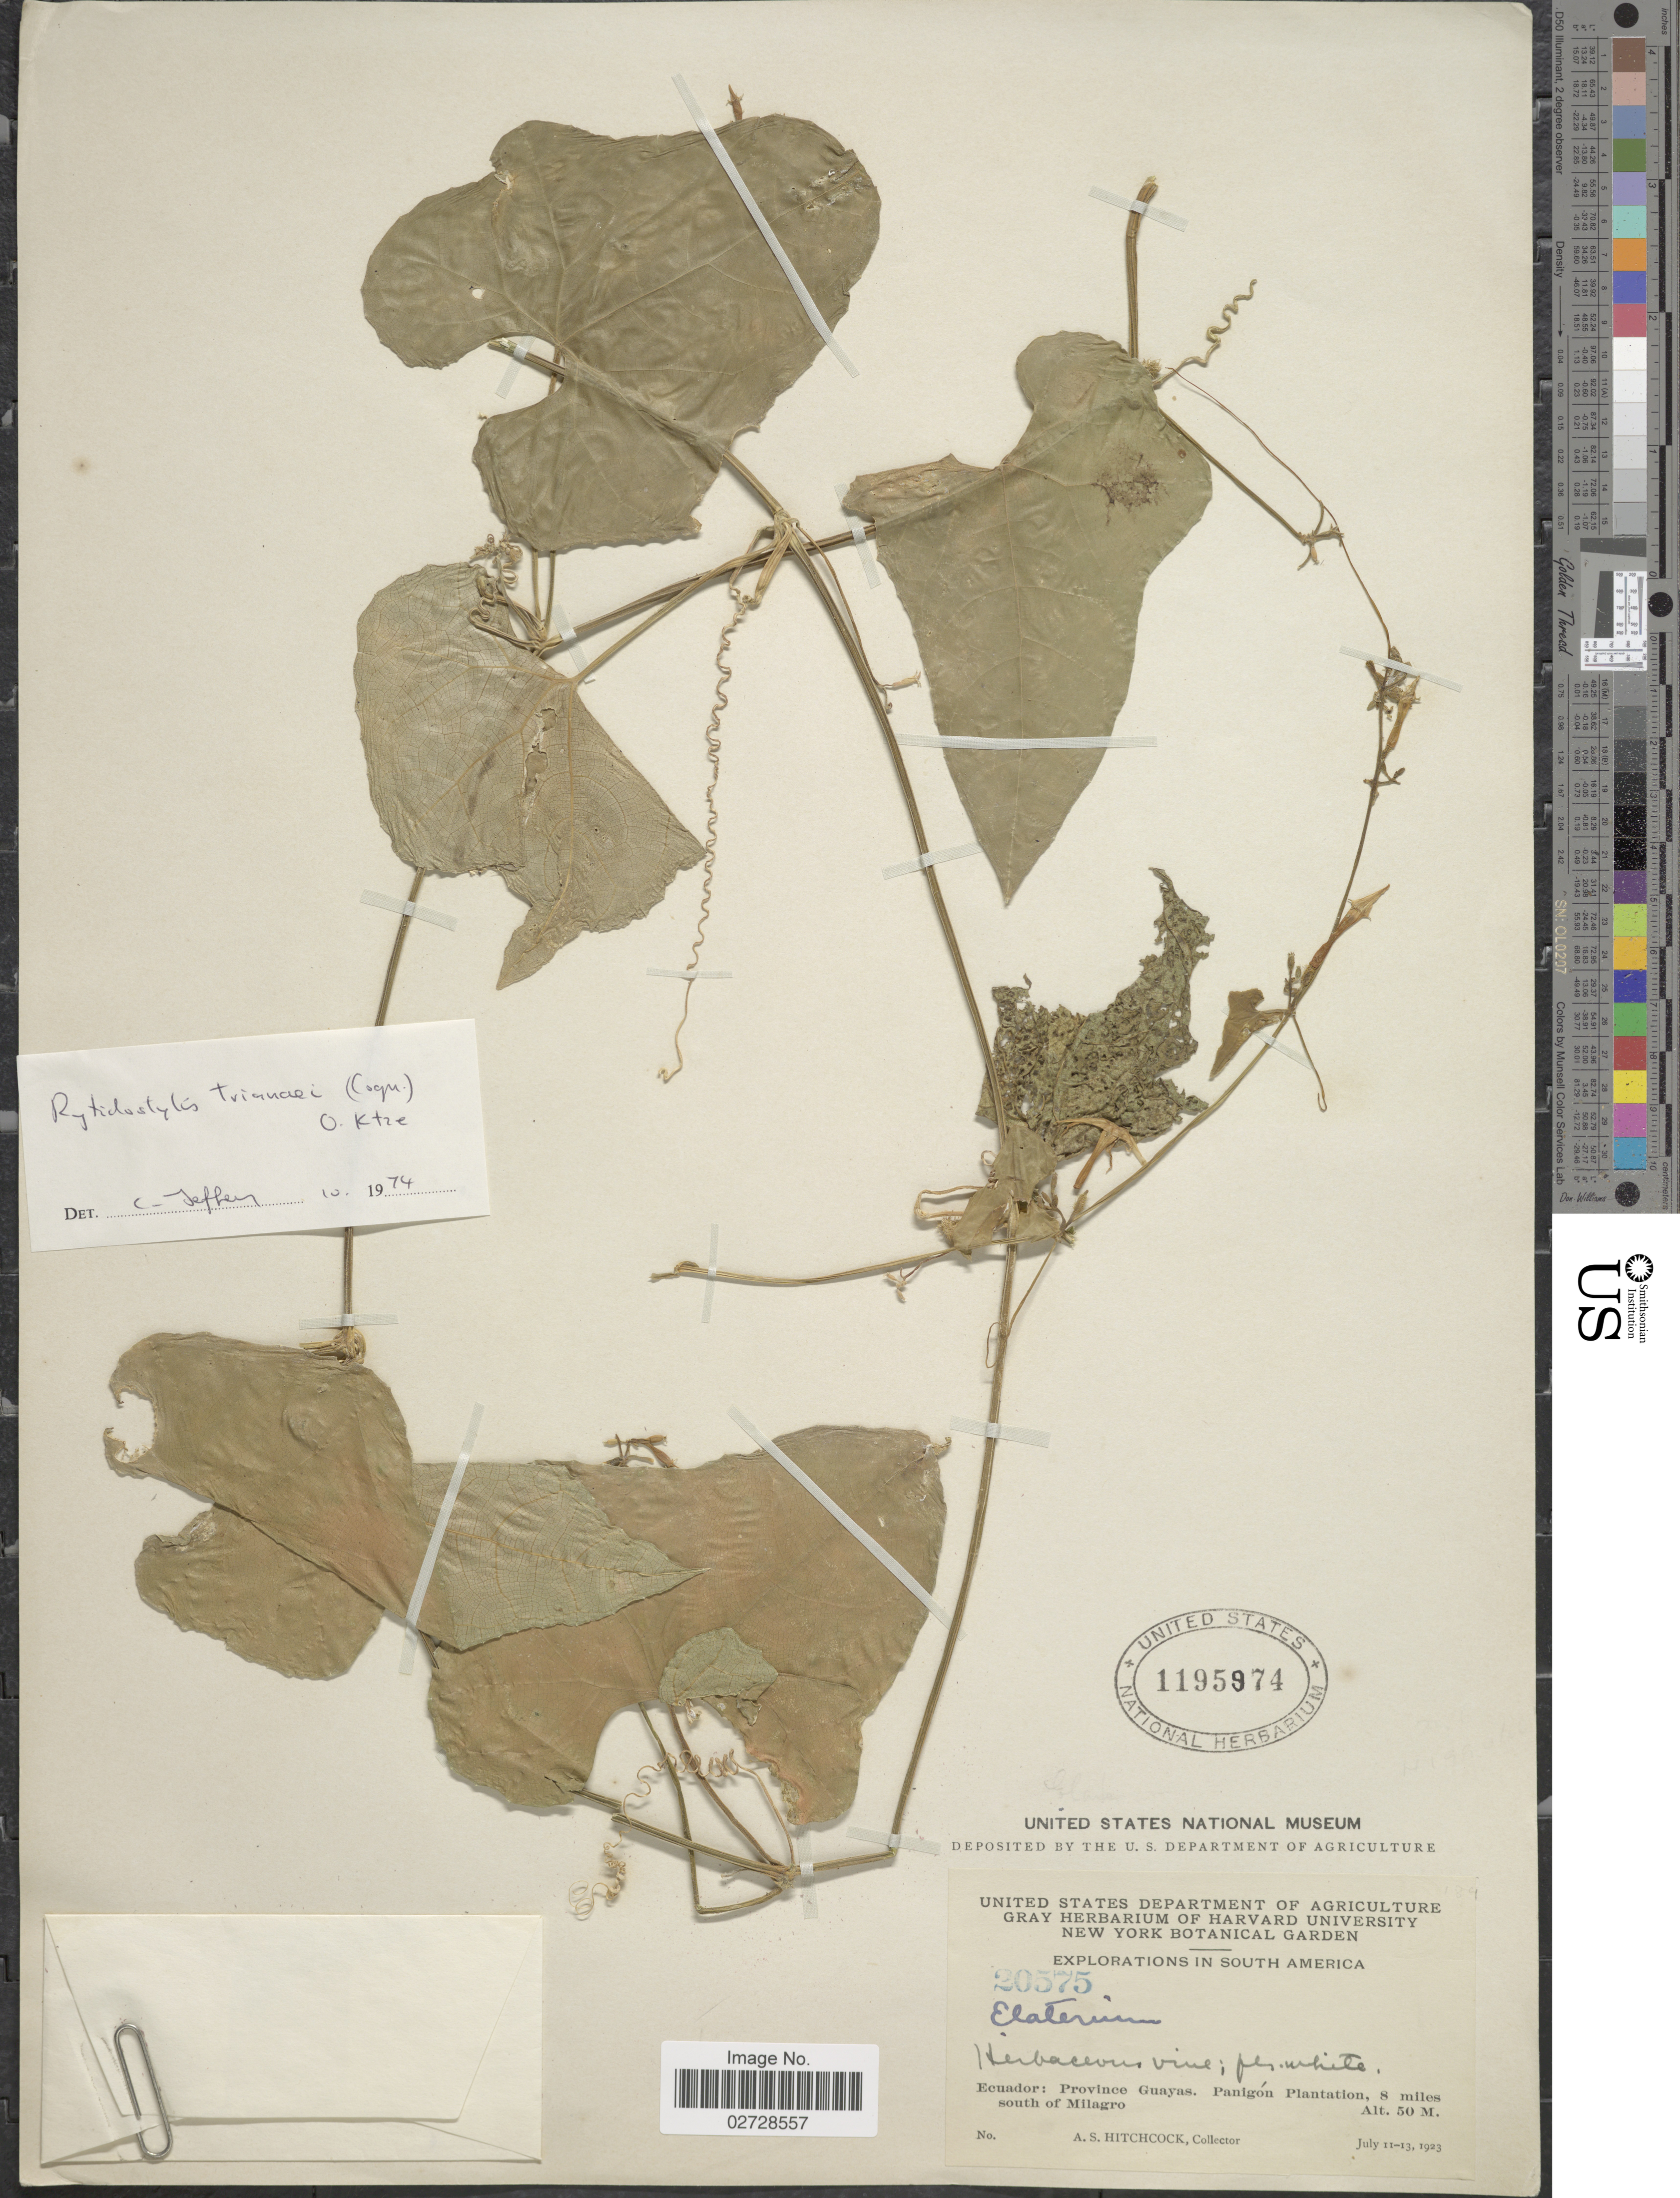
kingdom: Plantae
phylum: Tracheophyta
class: Magnoliopsida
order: Cucurbitales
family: Cucurbitaceae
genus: Cyclanthera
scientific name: Cyclanthera peruana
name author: H. Schaef. & S.S. Renner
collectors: A. S. Hitchcock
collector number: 20575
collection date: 1923-07-11/1923-07-13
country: Ecuador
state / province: Guayas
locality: Panigon Plantation, 8 miles south of Milagro.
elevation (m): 50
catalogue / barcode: US 1195974